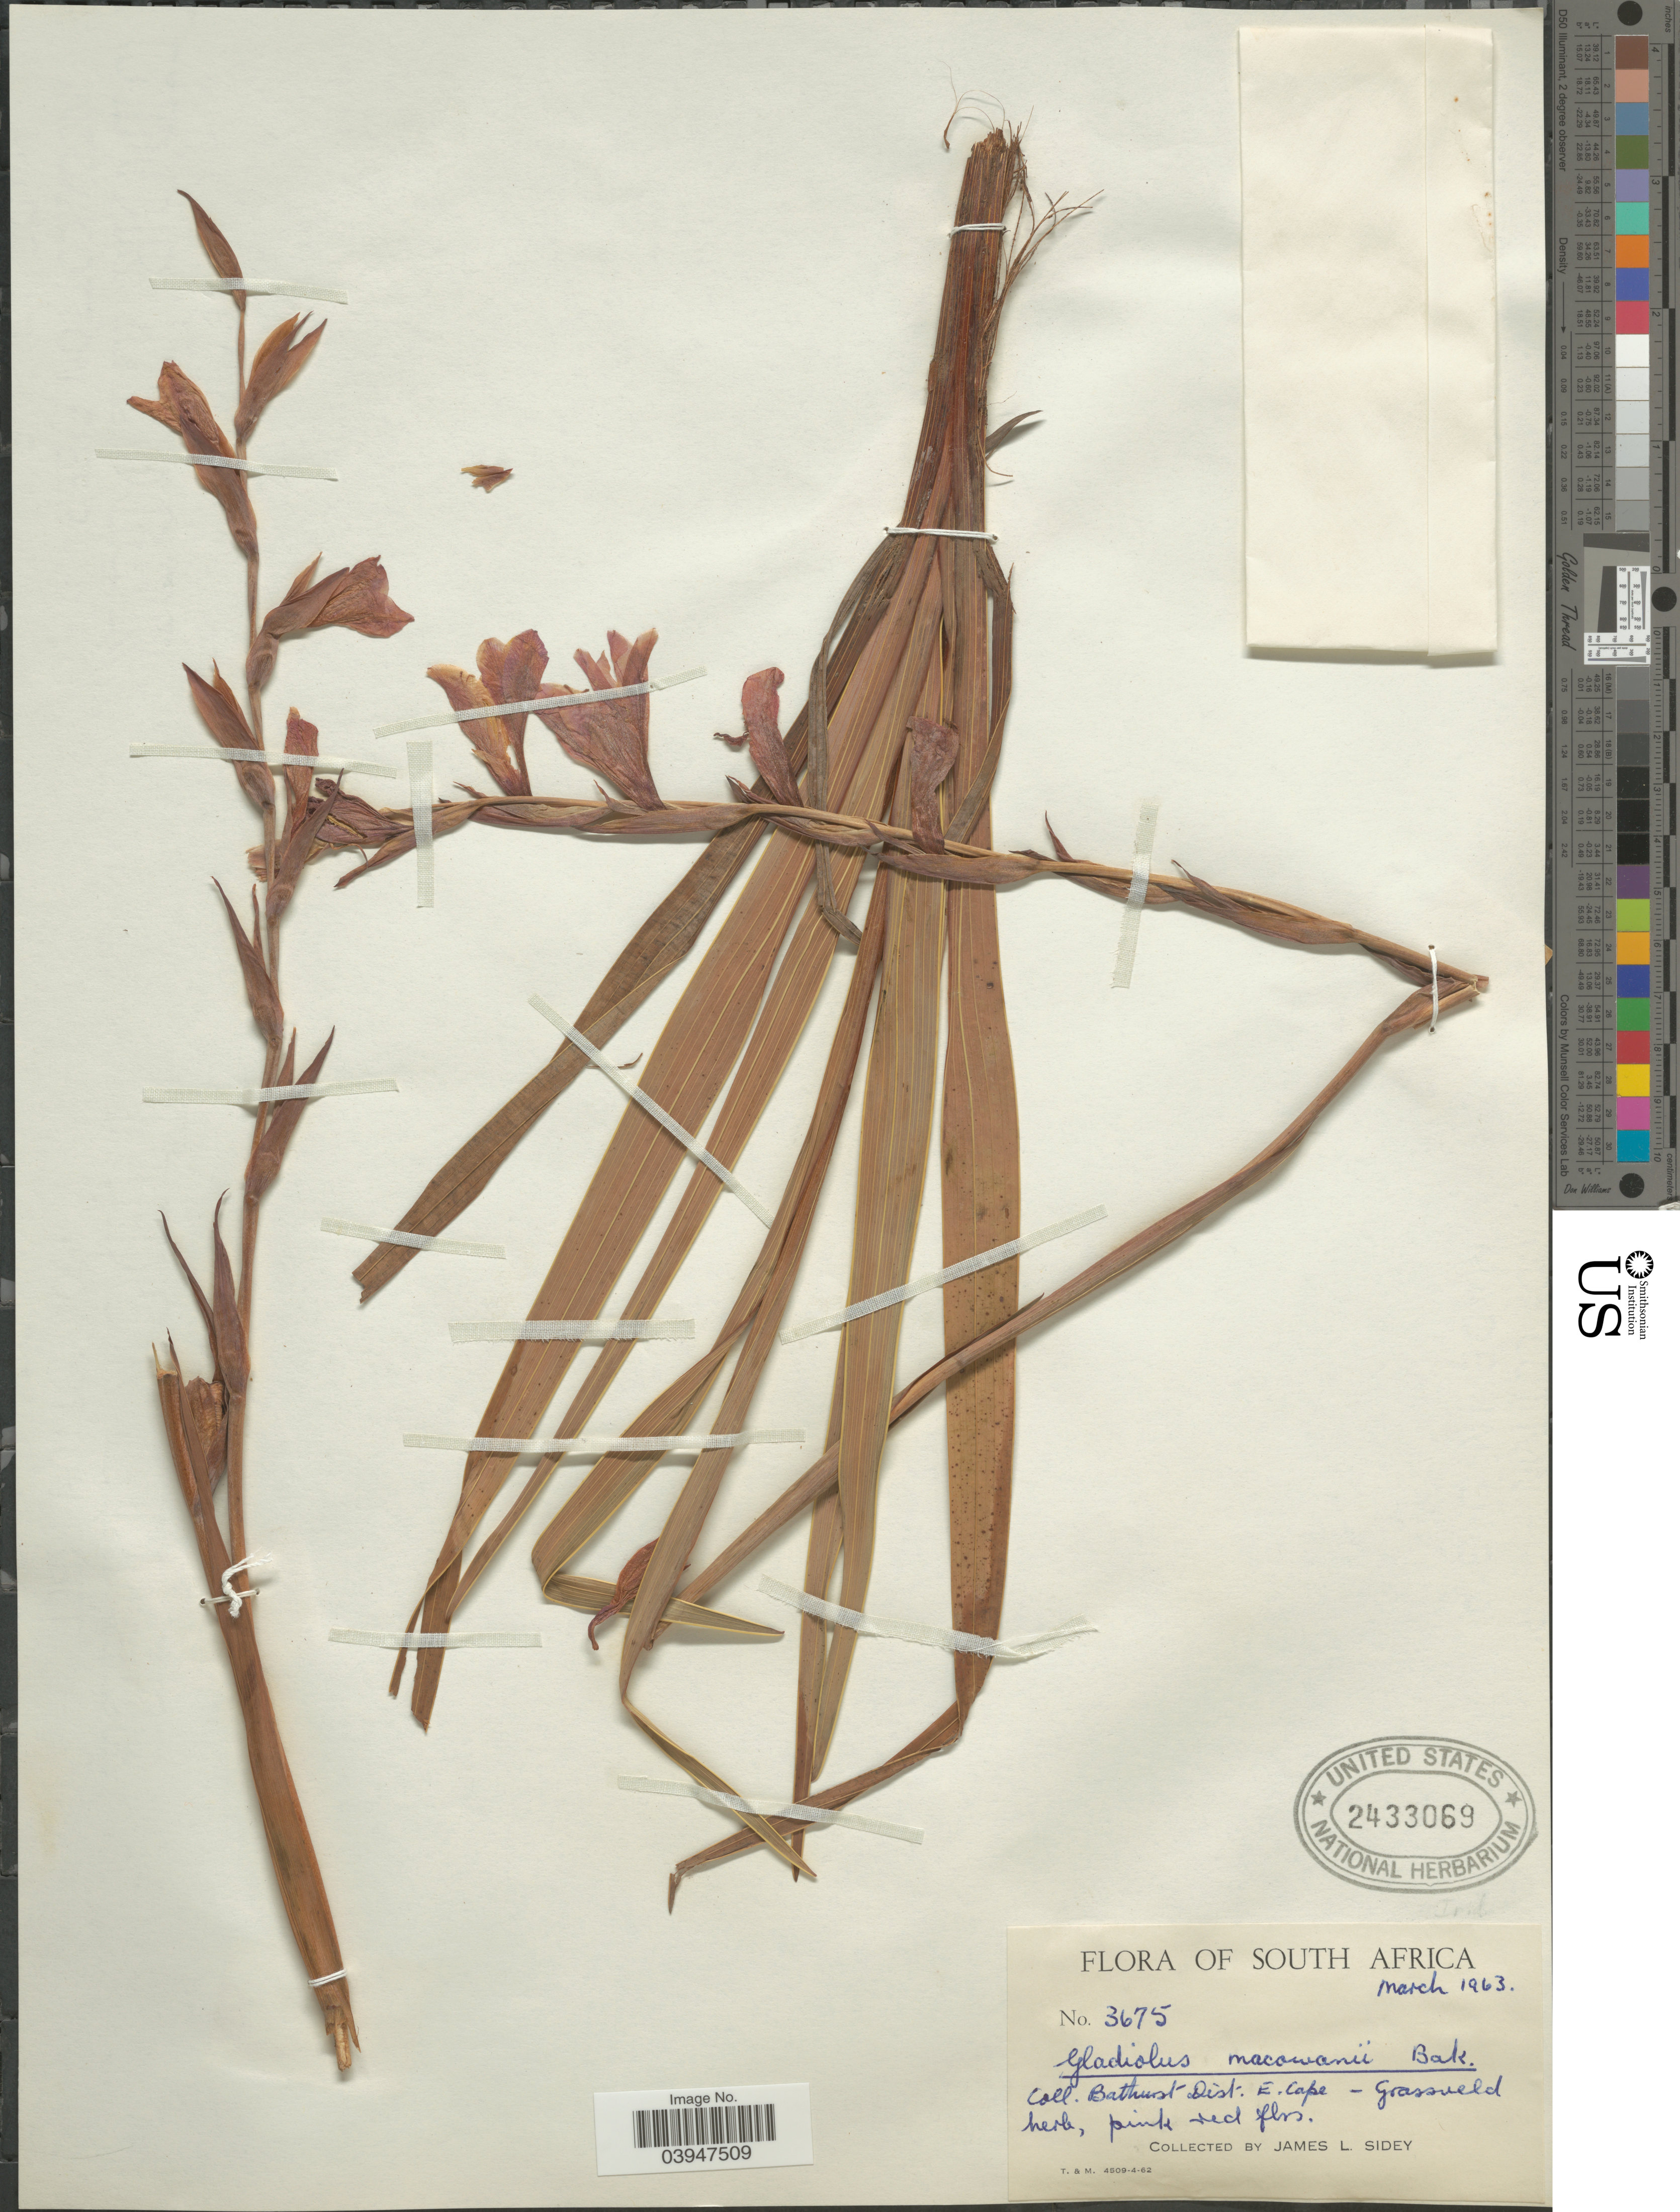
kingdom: Plantae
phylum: Tracheophyta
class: Liliopsida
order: Asparagales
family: Iridaceae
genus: Gladiolus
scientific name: Gladiolus macowanianus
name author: Klatt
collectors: J. L. Sidey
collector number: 3675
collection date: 1963-03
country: South Africa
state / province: Eastern Cape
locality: Bathurst Dist. E. Cape.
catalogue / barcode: US 2433069